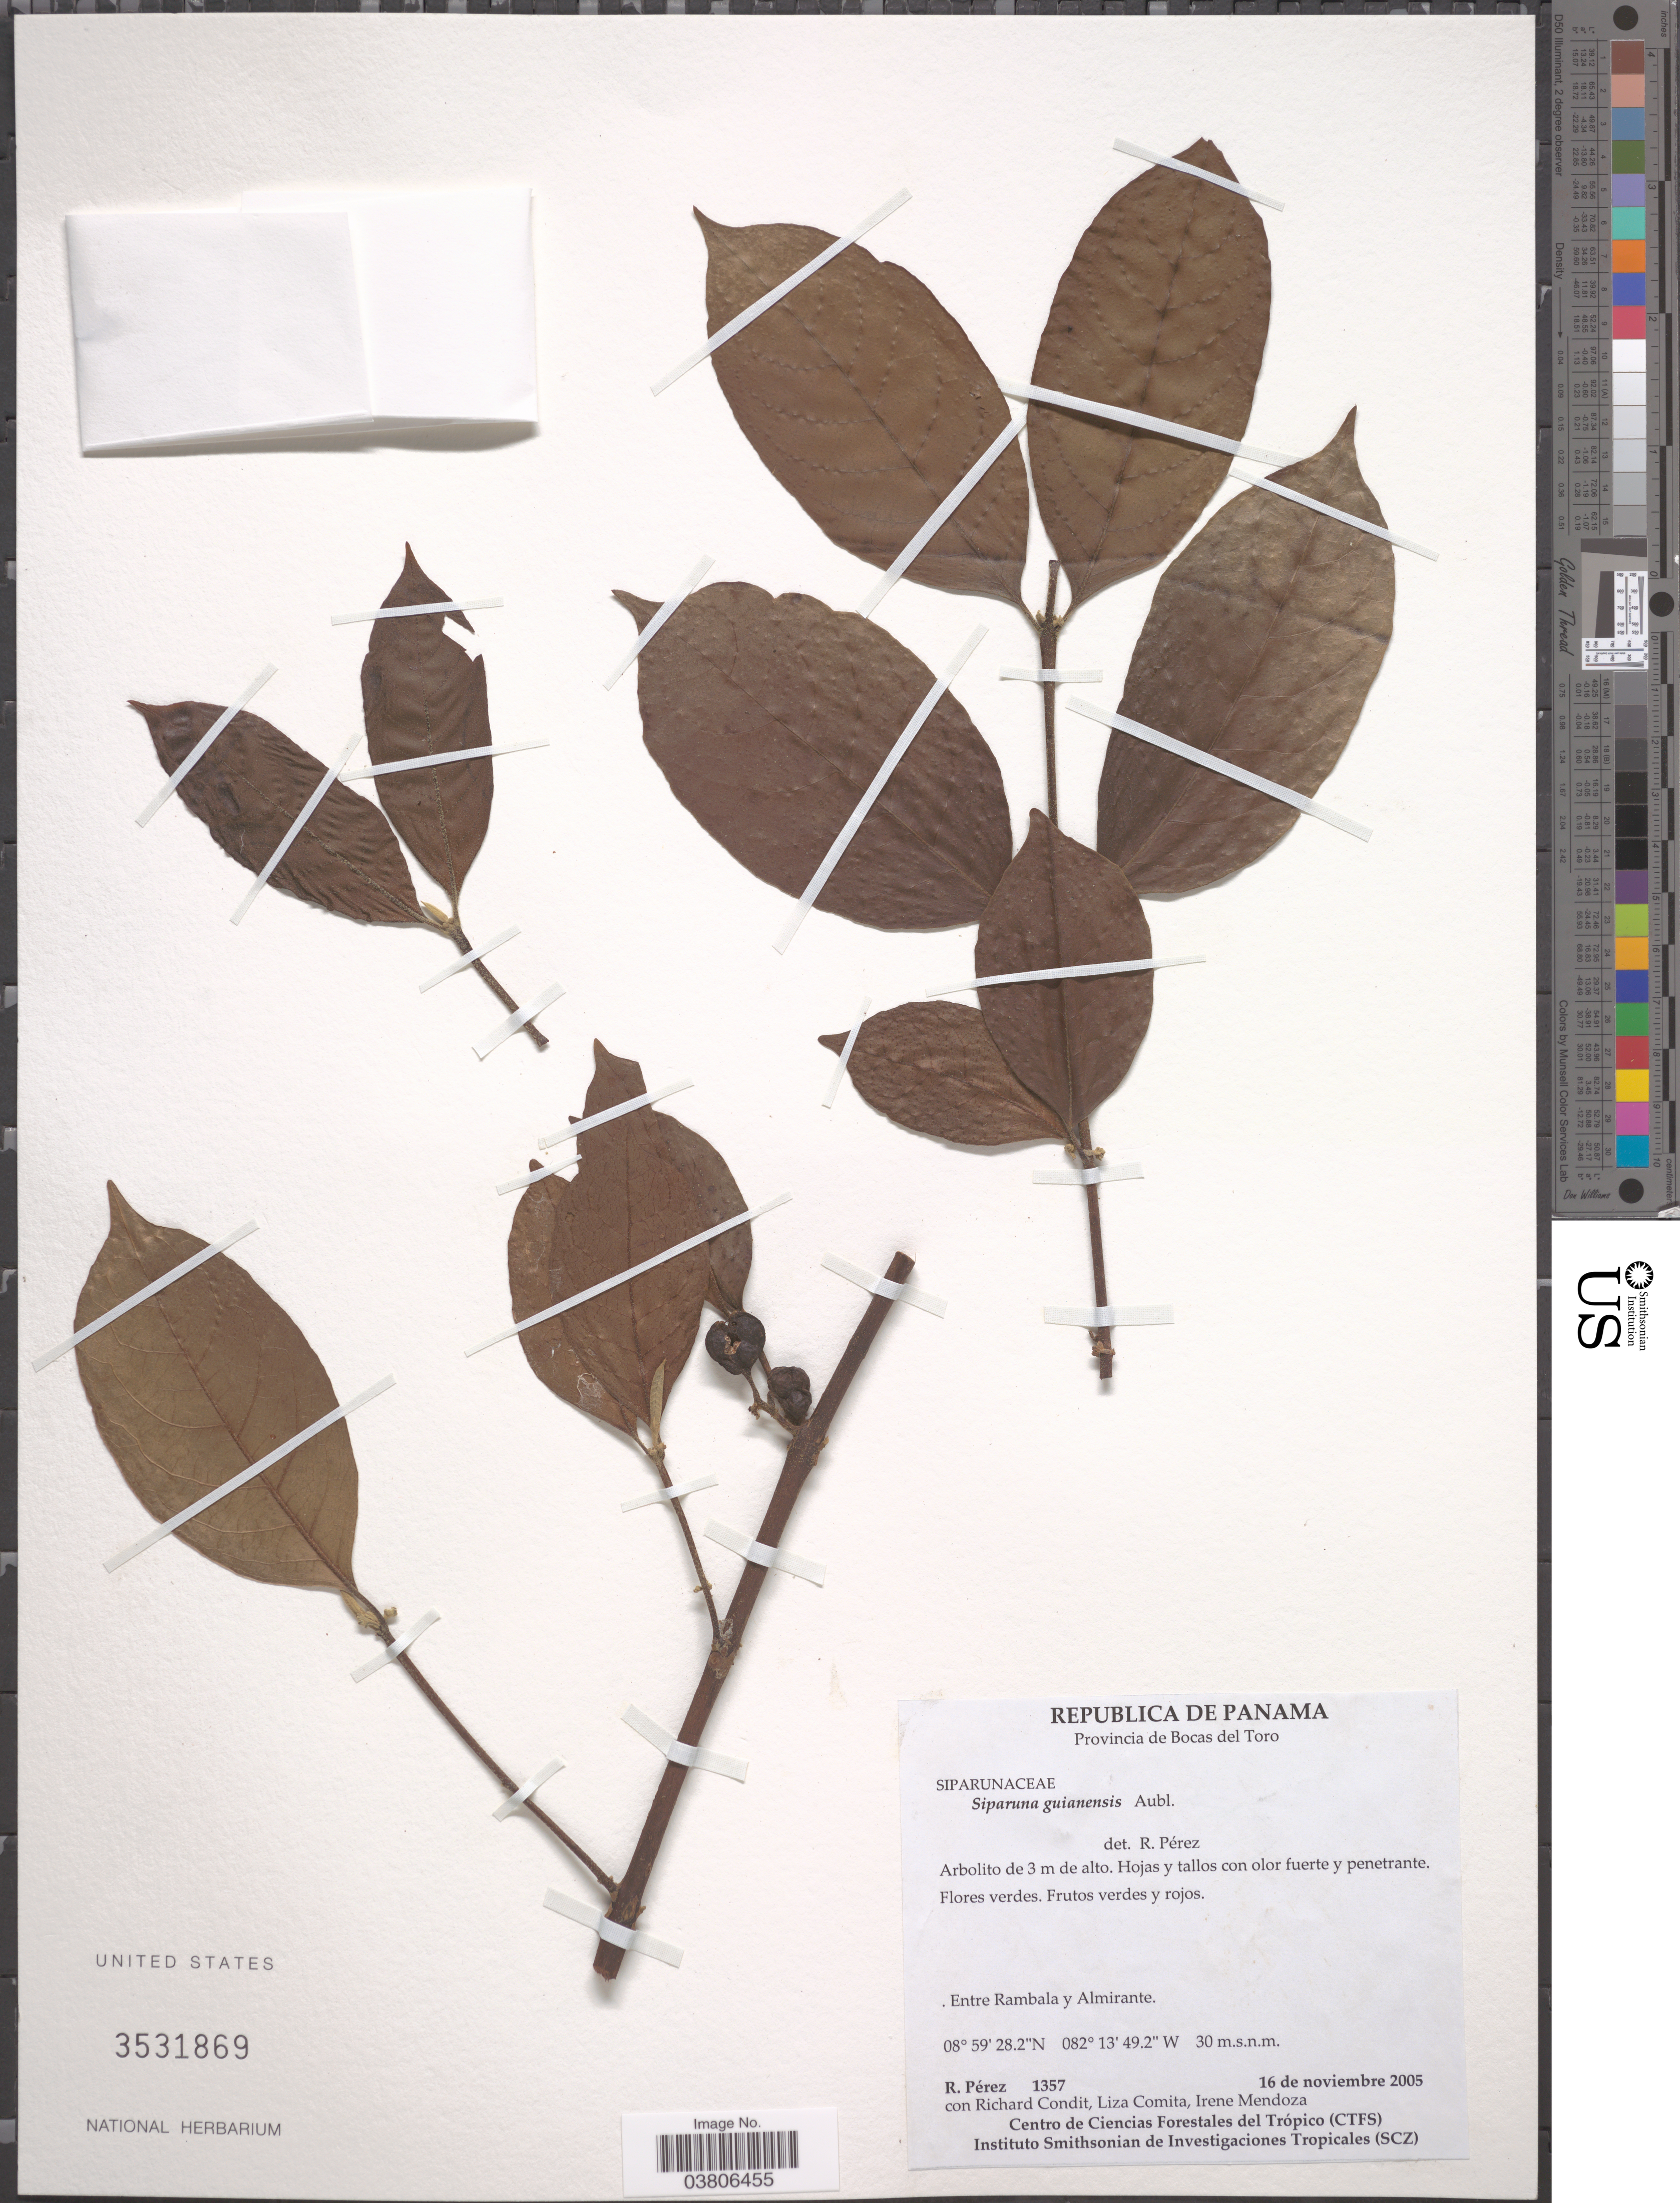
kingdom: Plantae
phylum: Tracheophyta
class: Magnoliopsida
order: Laurales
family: Siparunaceae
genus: Siparuna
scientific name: Siparuna guianensis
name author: Aubl.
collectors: R. Perez, R. Condit, L. Comita & I. Mendoza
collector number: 1357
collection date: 2005-11-16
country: Panama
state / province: Bocas del Toro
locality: Republica del Panama. Entre Rambala y Almirante.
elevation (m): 30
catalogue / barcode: US 3531869